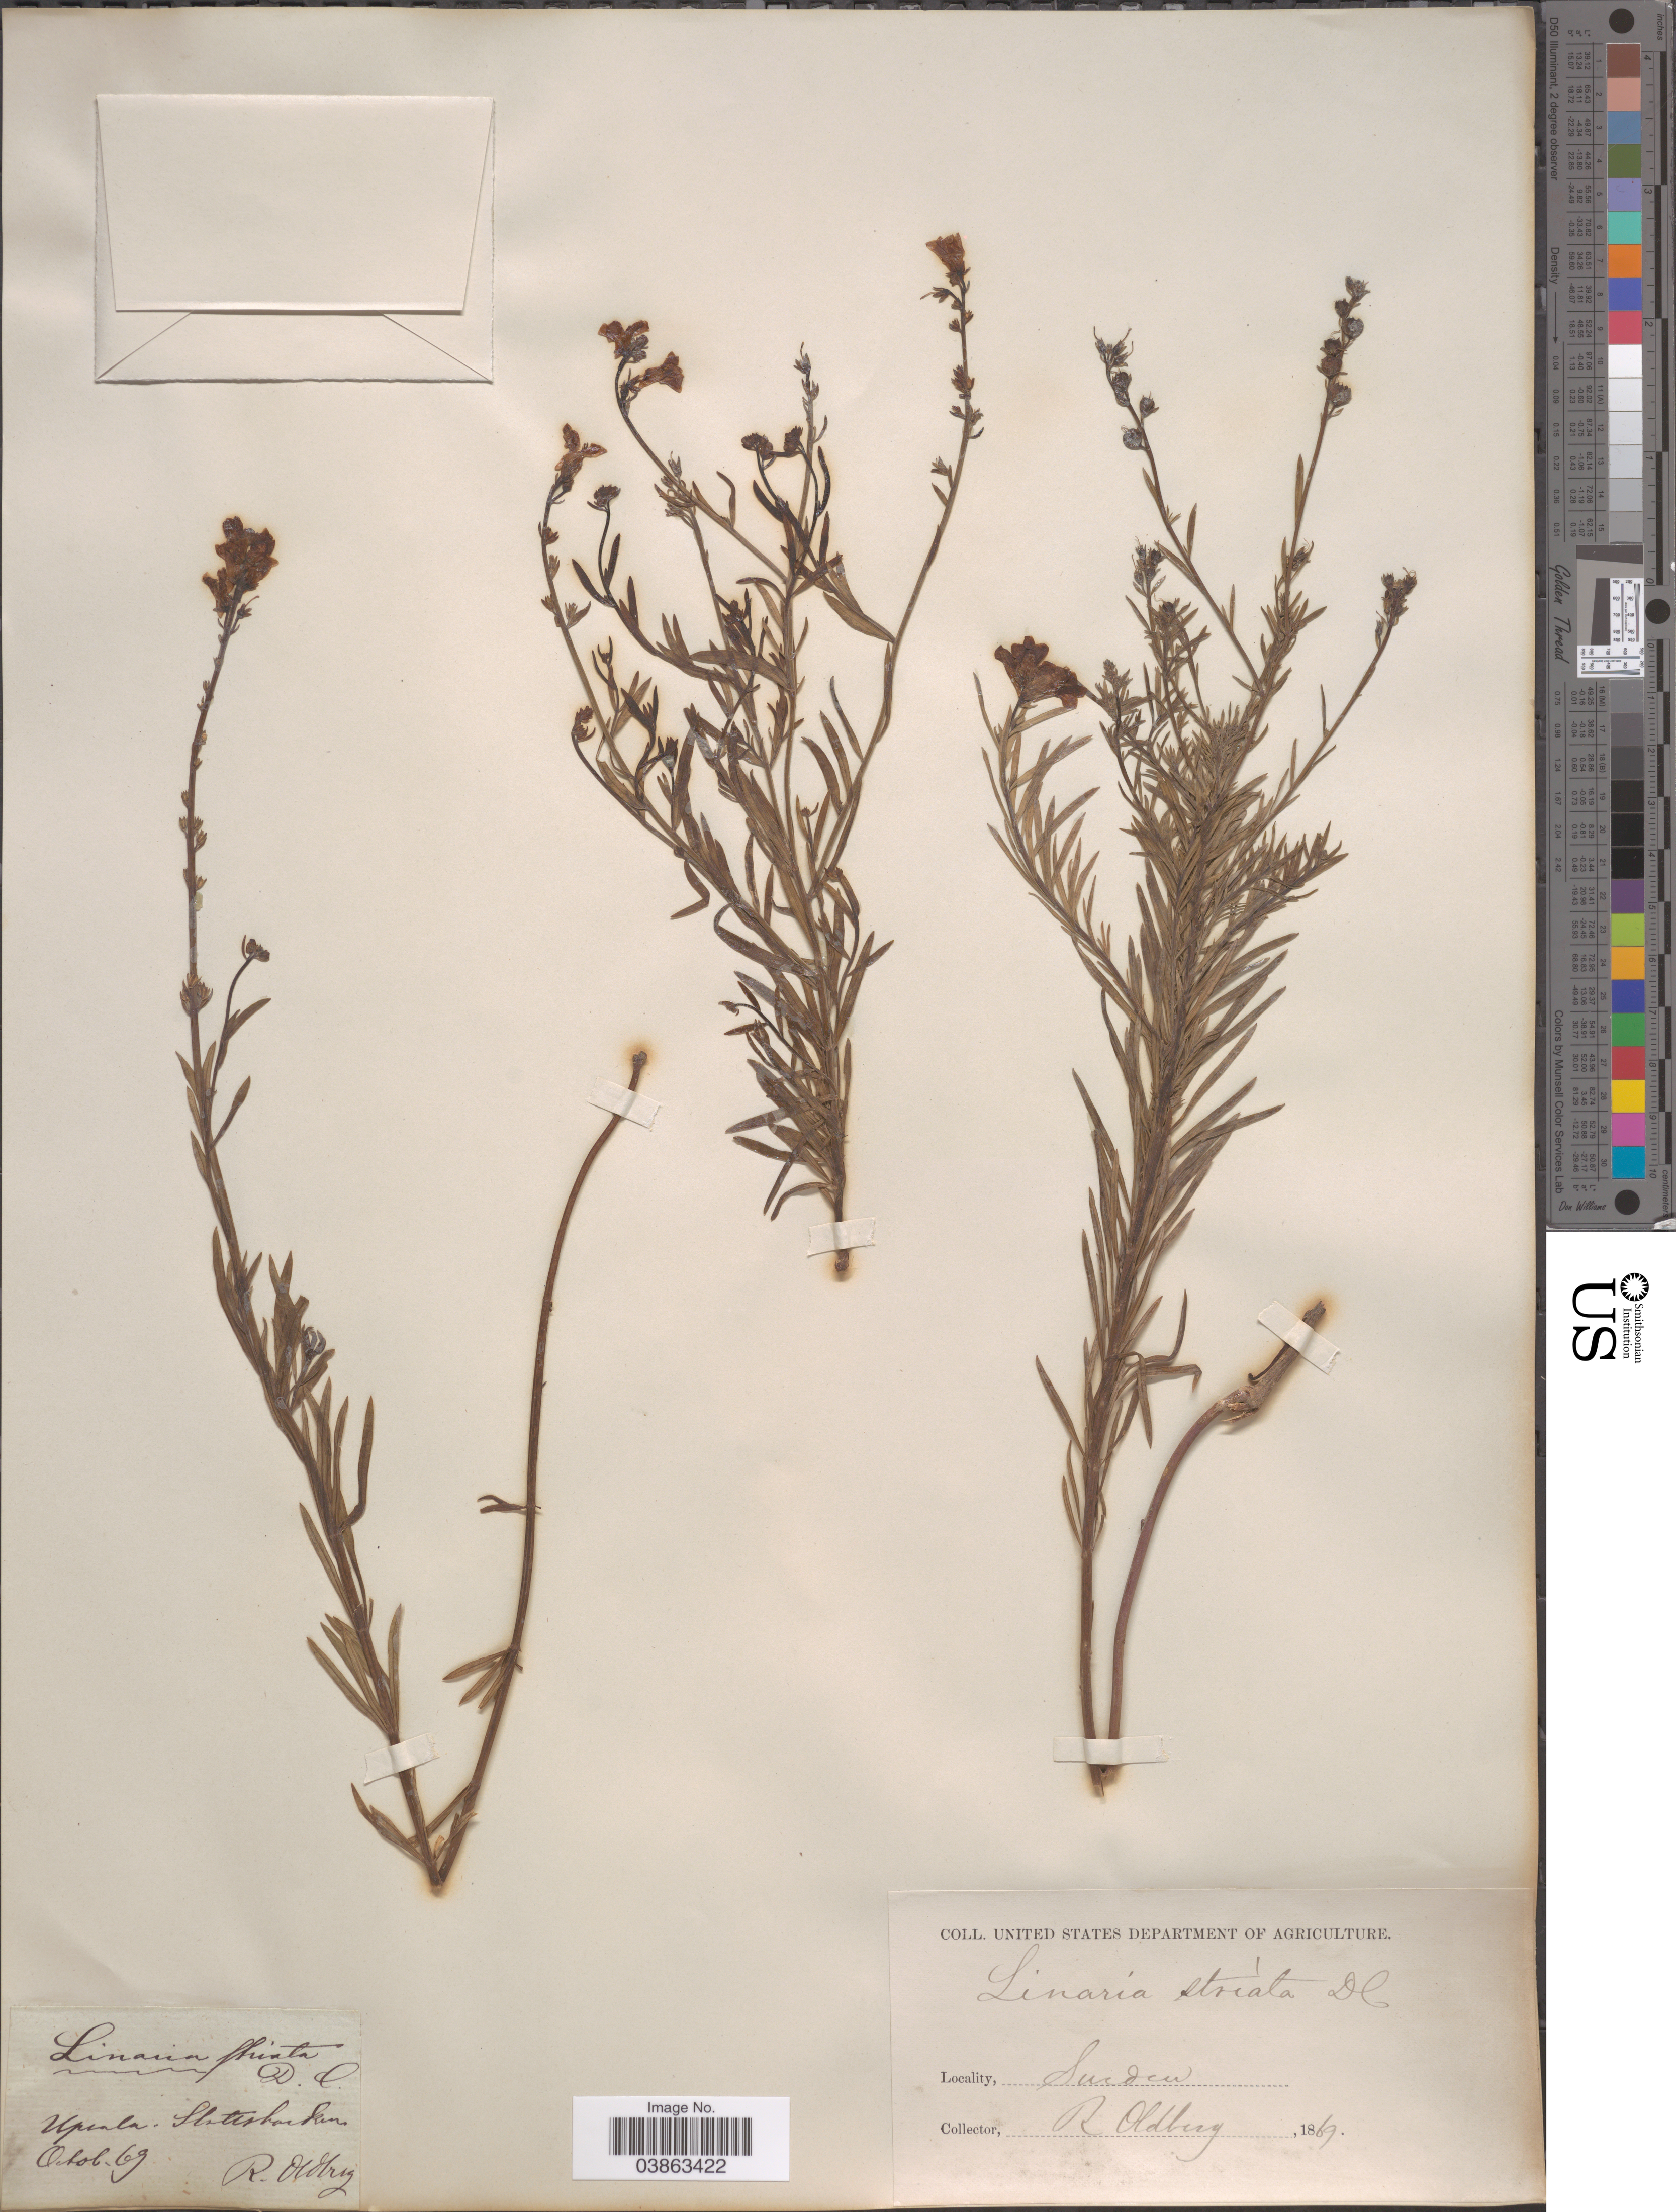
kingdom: Plantae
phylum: Tracheophyta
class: Magnoliopsida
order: Lamiales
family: Plantaginaceae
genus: Linaria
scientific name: Linaria striata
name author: (Lam.) DC.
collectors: R. Oldberg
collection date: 1869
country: Sweden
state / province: Uppsala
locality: Slottsbacken.